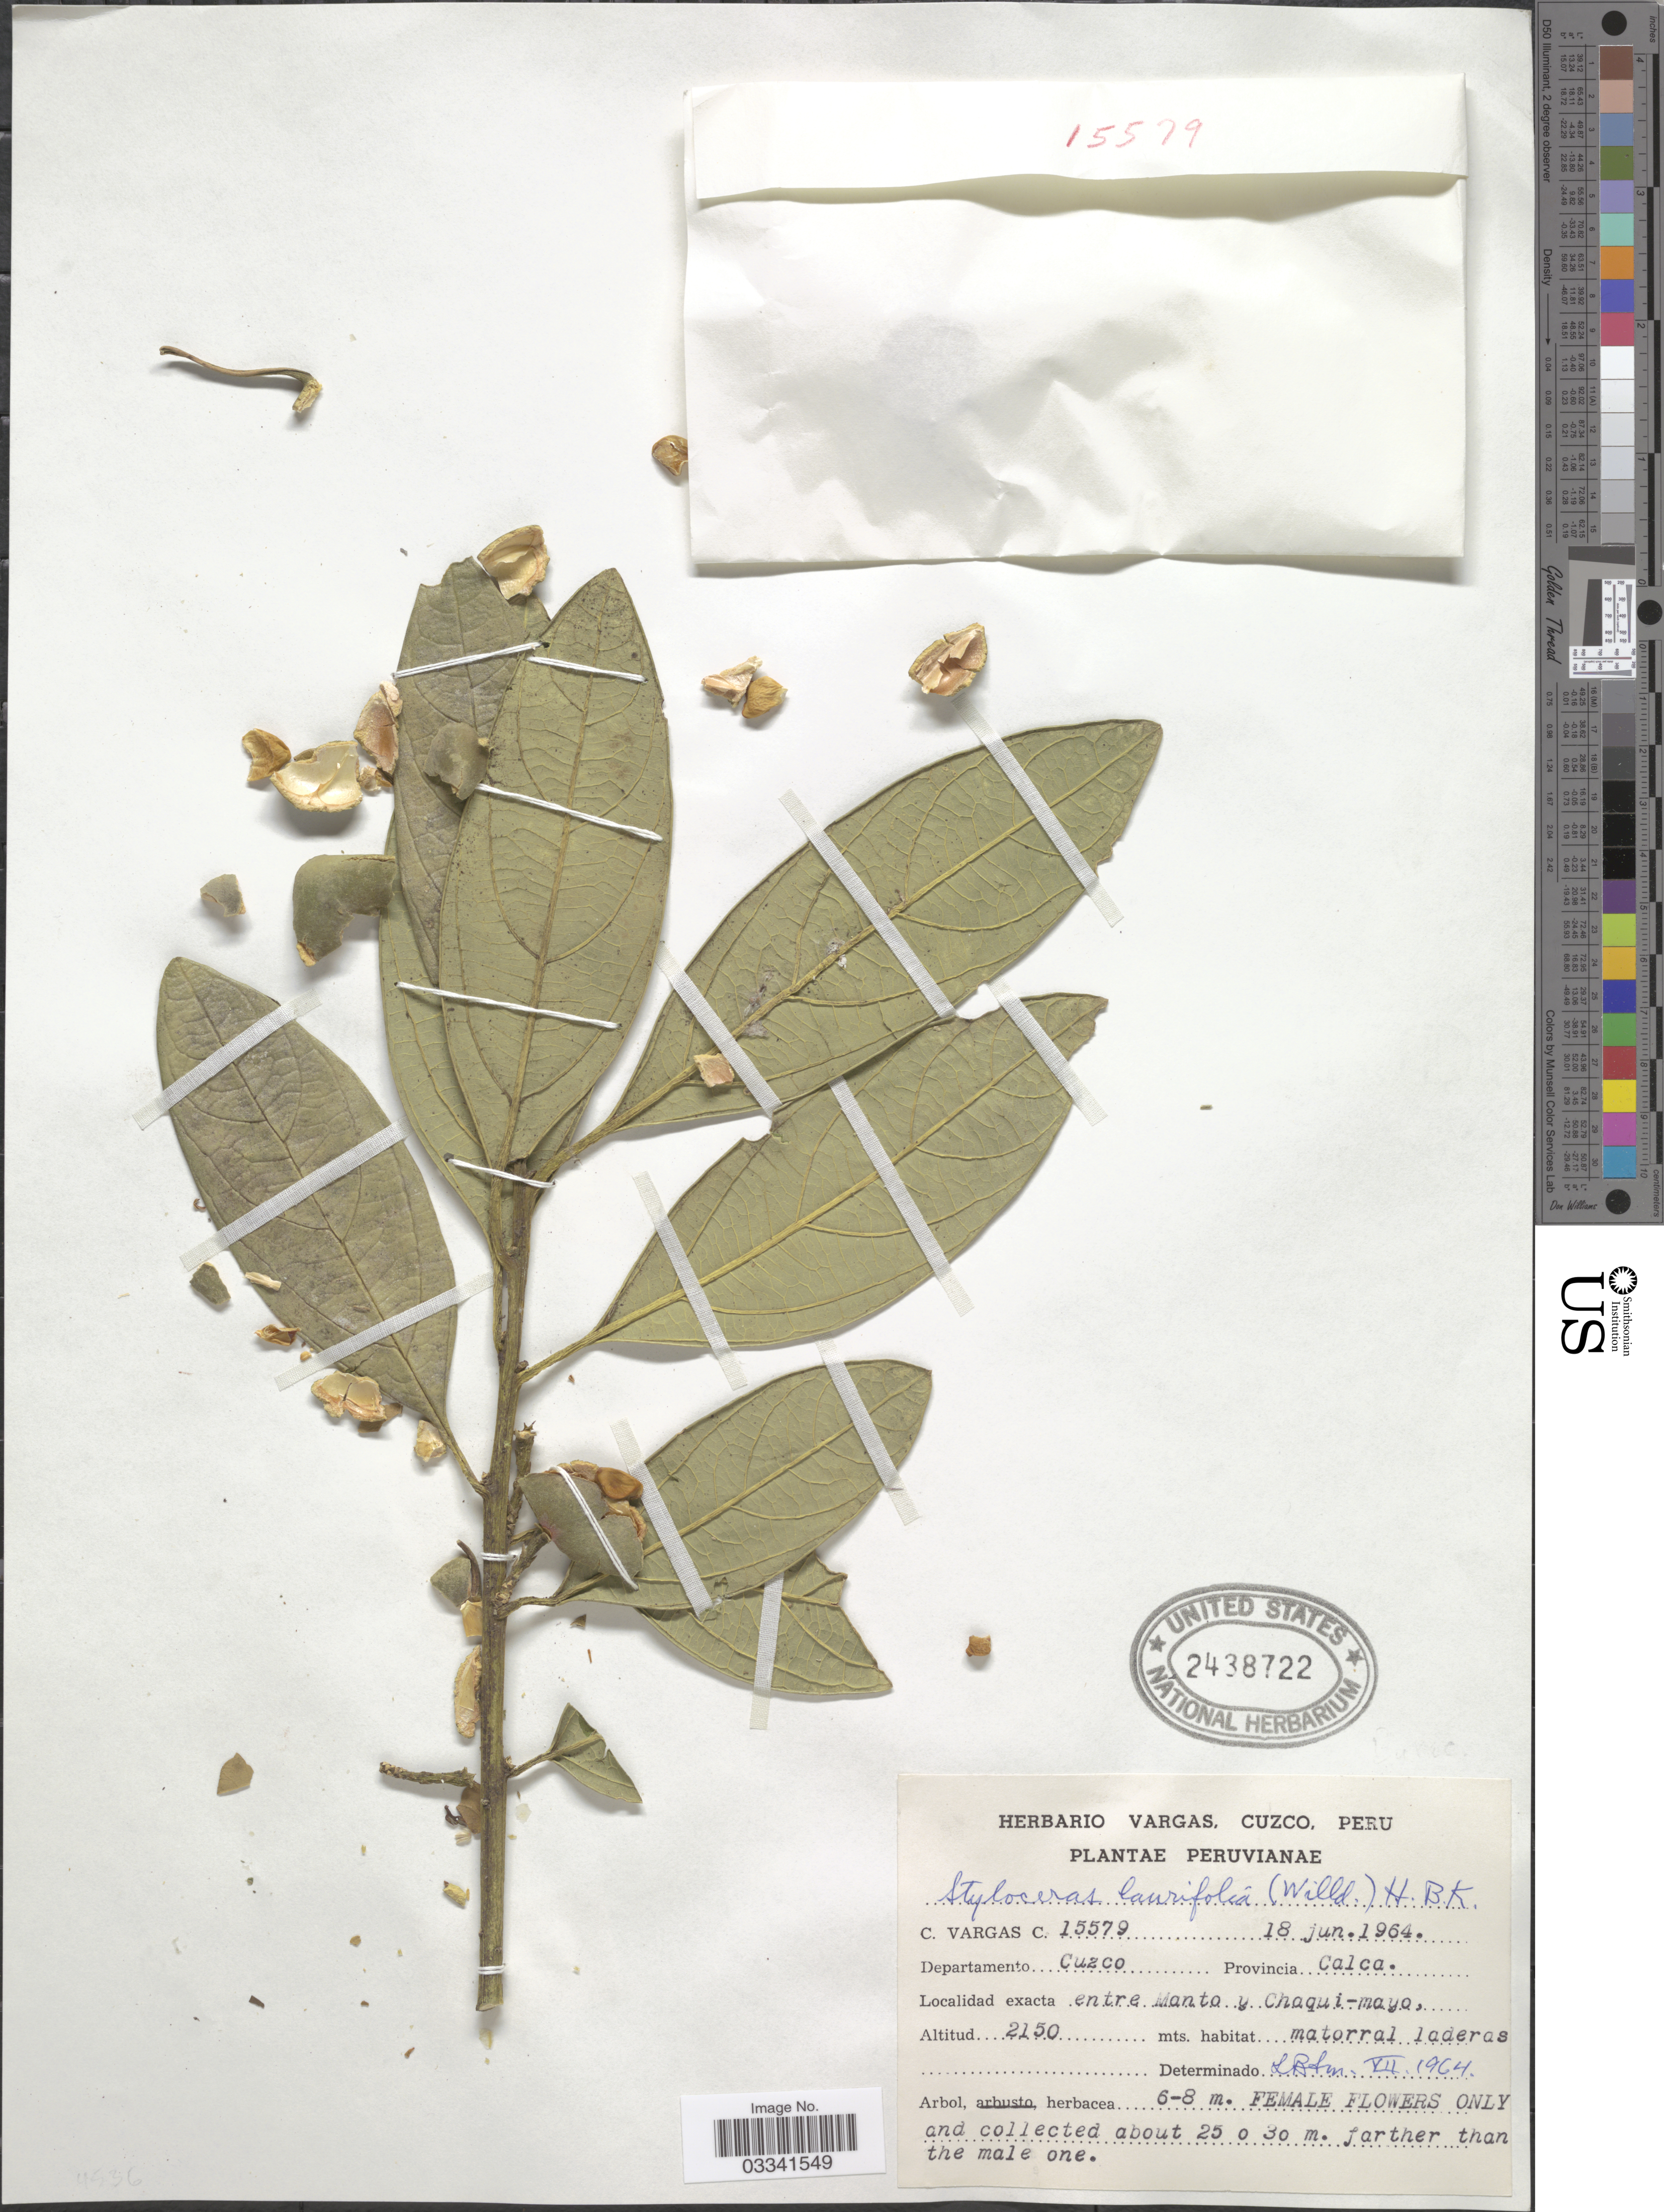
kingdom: Plantae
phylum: Tracheophyta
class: Magnoliopsida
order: Buxales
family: Buxaceae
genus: Styloceras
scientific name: Styloceras laurifolium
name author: (Willd.) Kunth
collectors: C. Vargas Calderón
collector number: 15579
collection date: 1964-06-18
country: Peru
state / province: Cusco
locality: Departamento Cuzco. Provincia Calca. Entre Manto y Chaqui-mayo.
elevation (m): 2150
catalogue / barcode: US 2438722